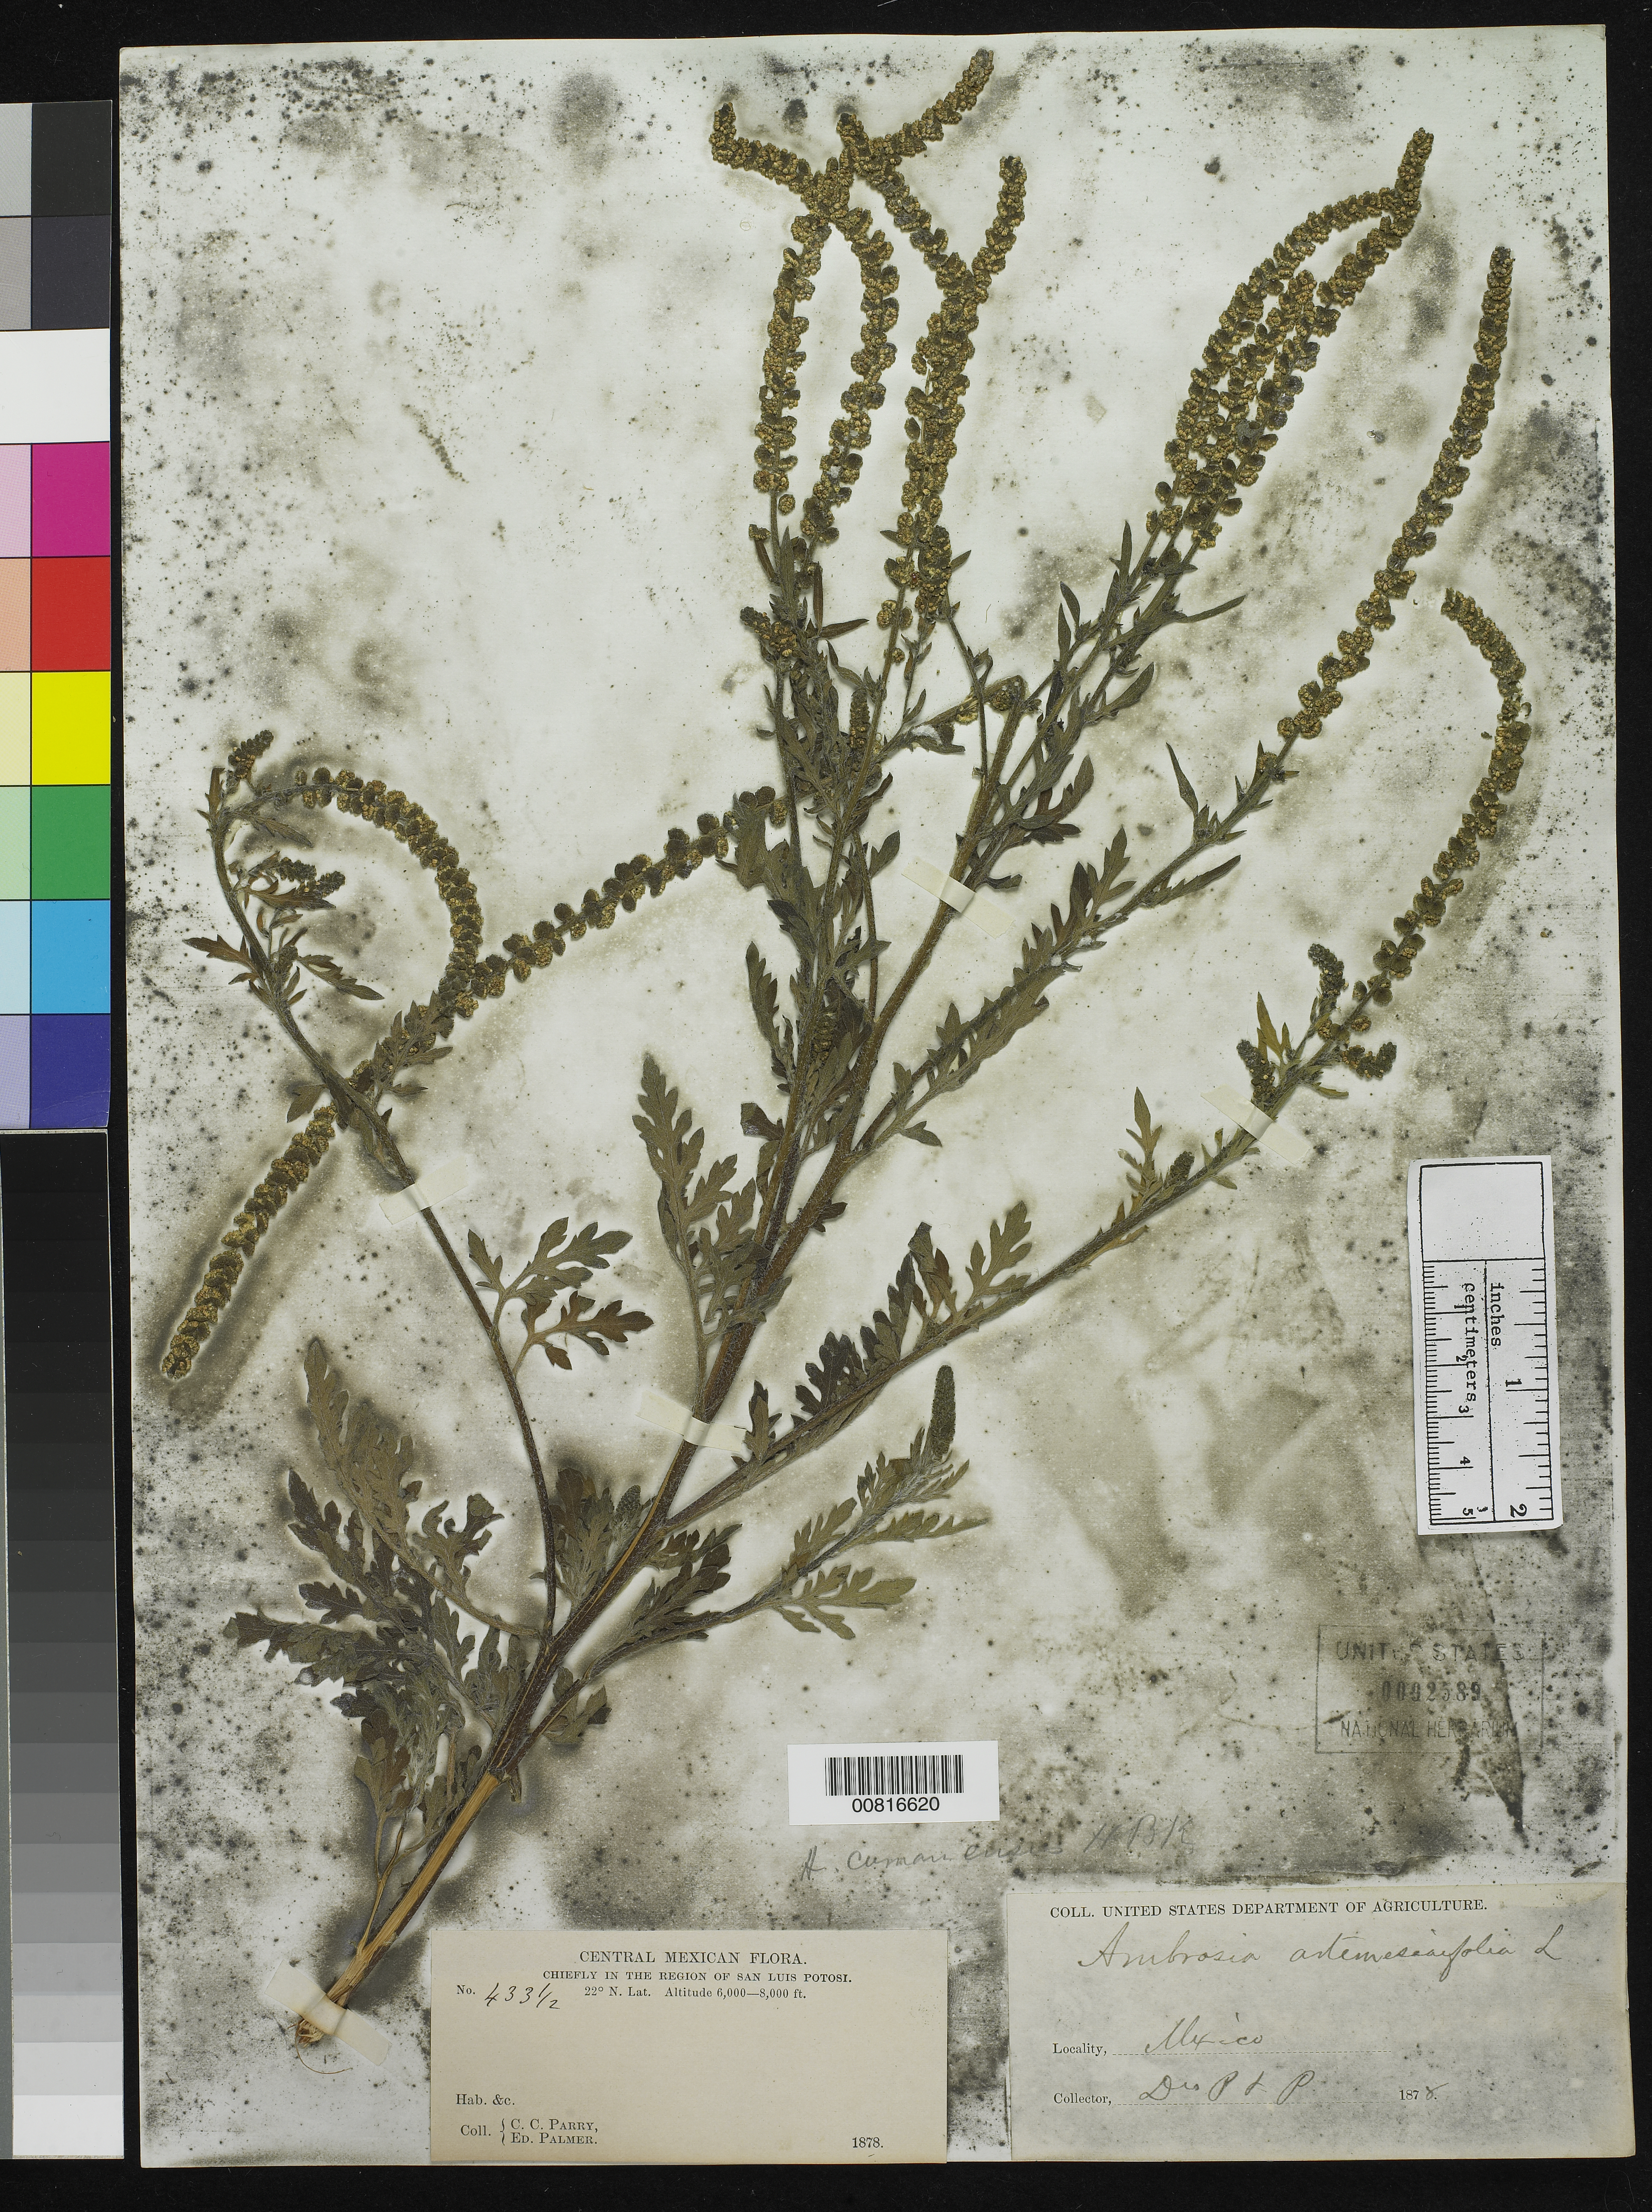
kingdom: Plantae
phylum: Tracheophyta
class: Magnoliopsida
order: Asterales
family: Asteraceae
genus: Ambrosia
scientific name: Ambrosia cumanensis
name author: Kunth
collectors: C. C. Parry & E. Palmer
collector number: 433½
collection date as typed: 1878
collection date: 1878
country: Mexico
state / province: San Luis Potosí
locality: Chiefly in the region of San Luis Potosí.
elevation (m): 1829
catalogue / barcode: US 92589